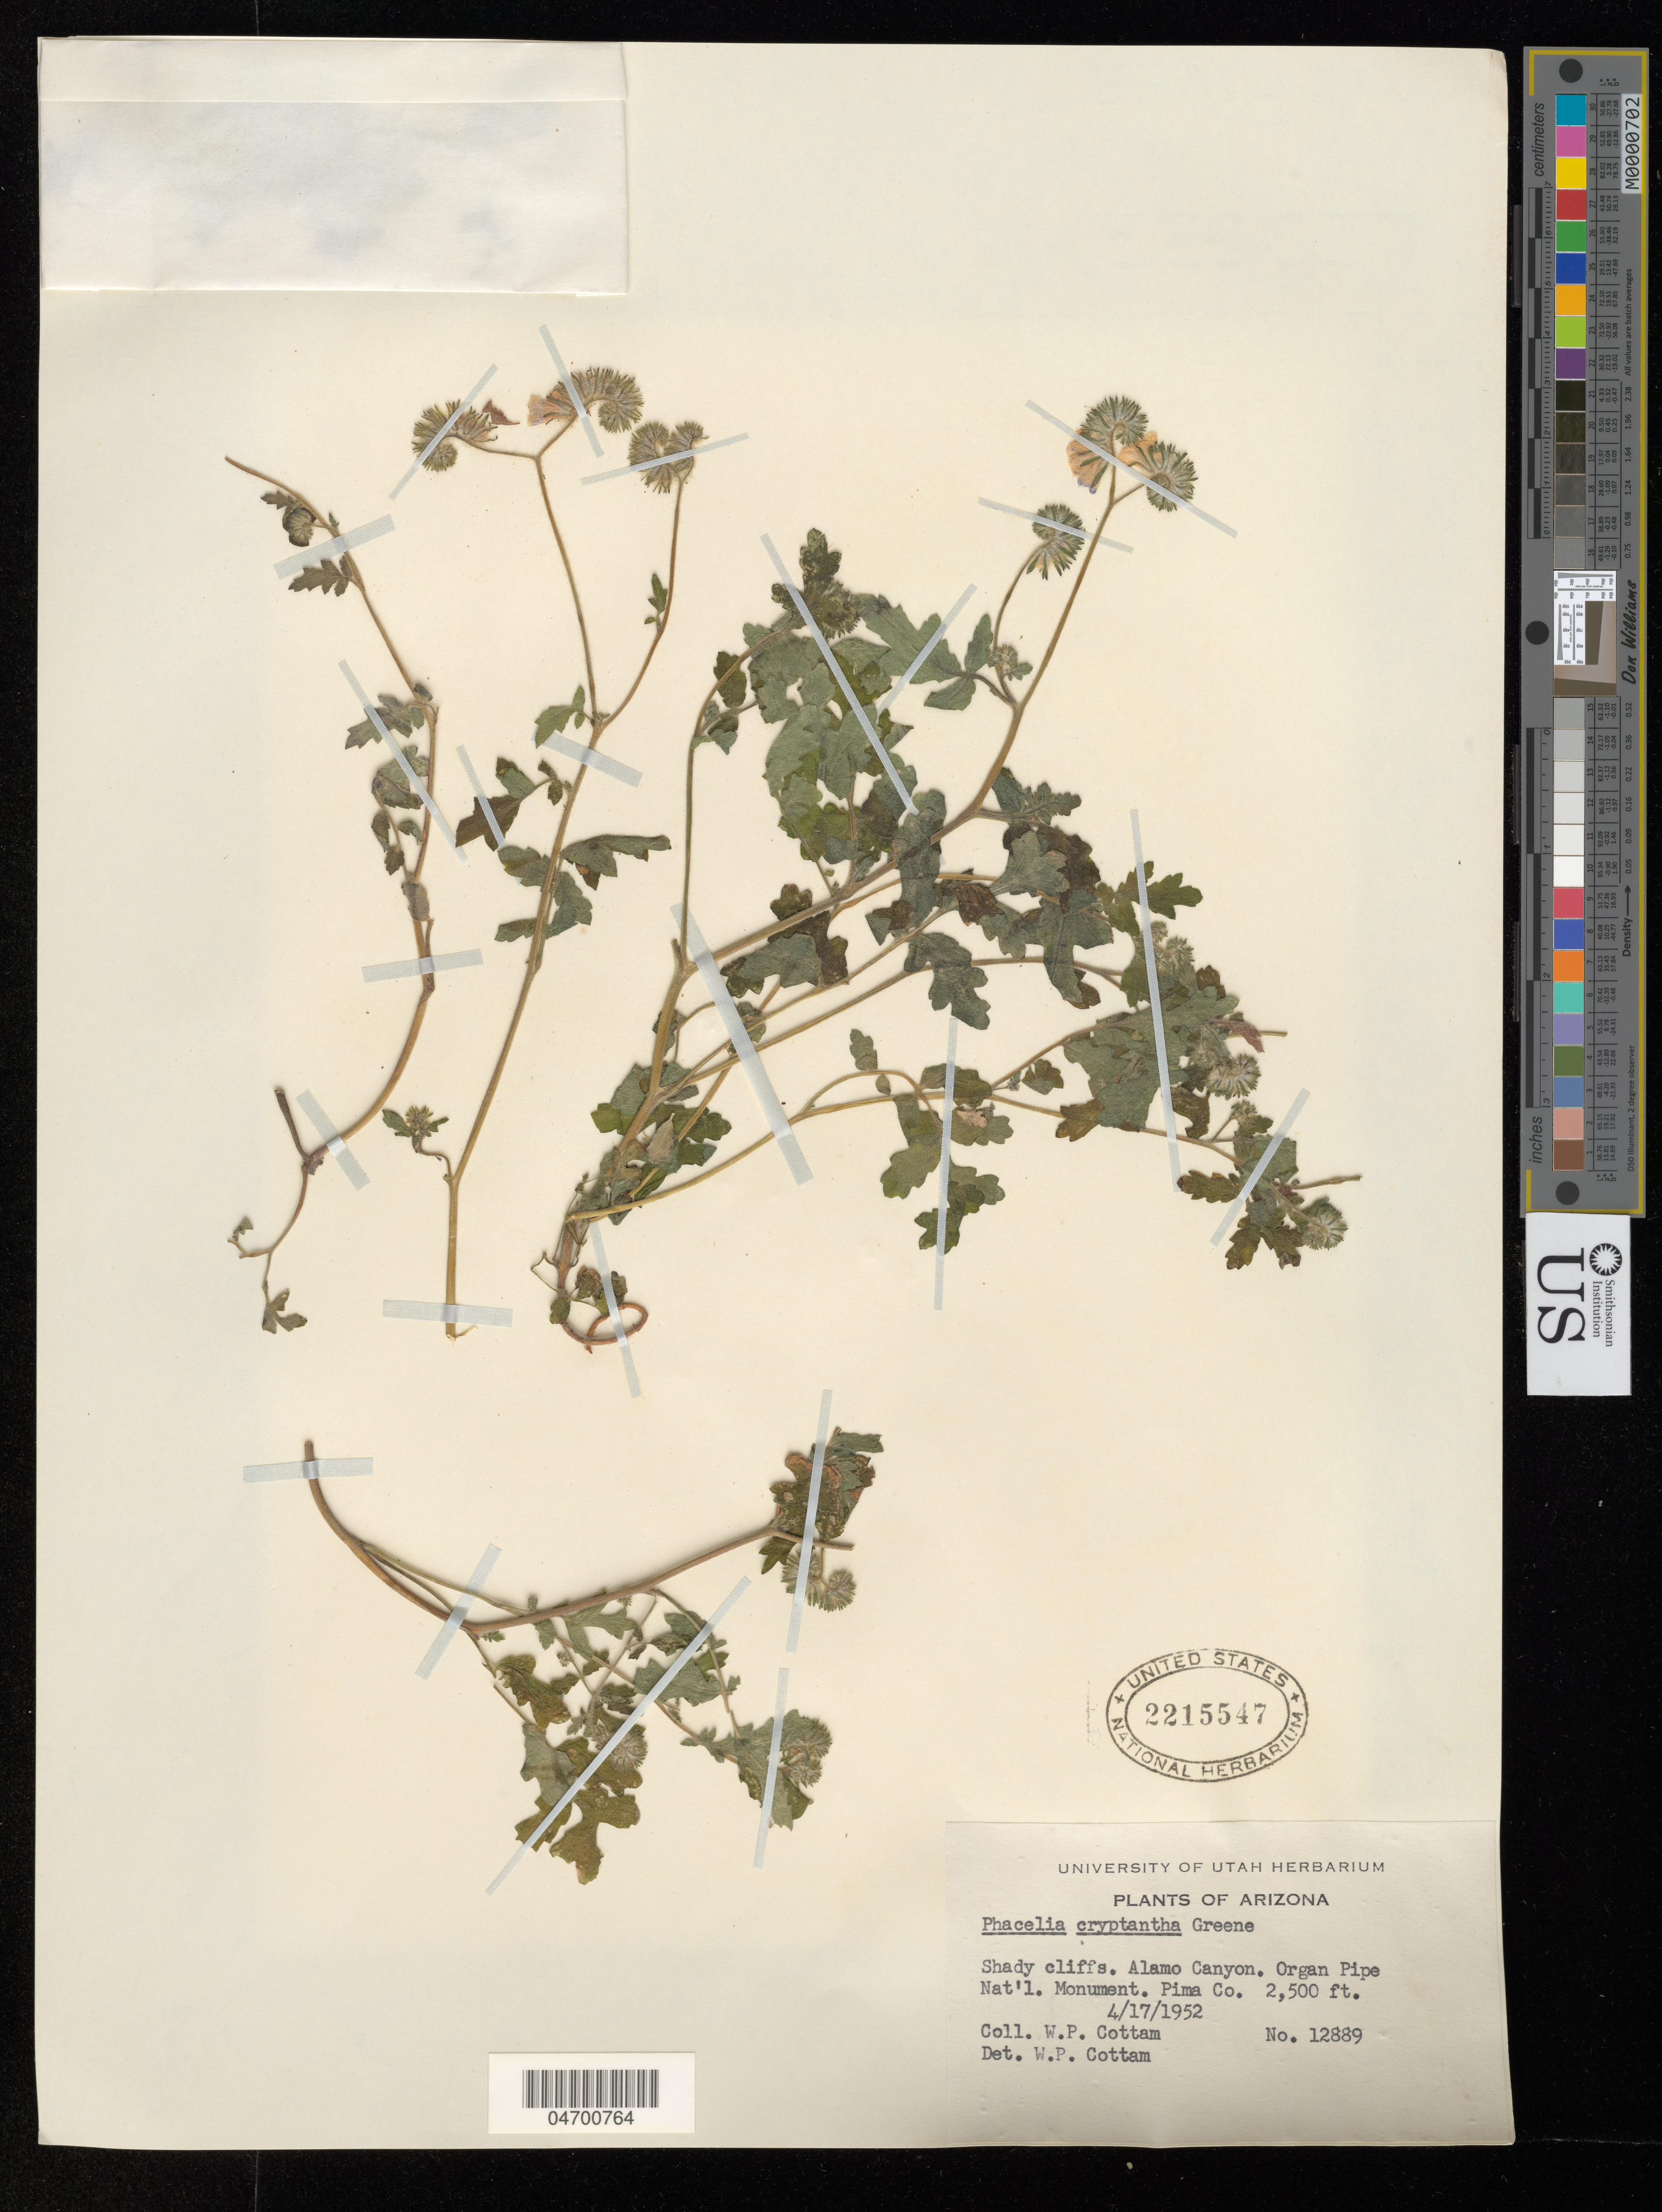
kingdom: Plantae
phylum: Tracheophyta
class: Magnoliopsida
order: Boraginales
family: Hydrophyllaceae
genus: Phacelia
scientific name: Phacelia cryptantha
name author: Greene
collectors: W. Cottam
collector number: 12889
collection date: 1952-04-17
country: United States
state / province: Arizona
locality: Alamo Canyon. Organ Pipe Nat'l. Monument. Pima Co.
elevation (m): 762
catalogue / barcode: US 2215547